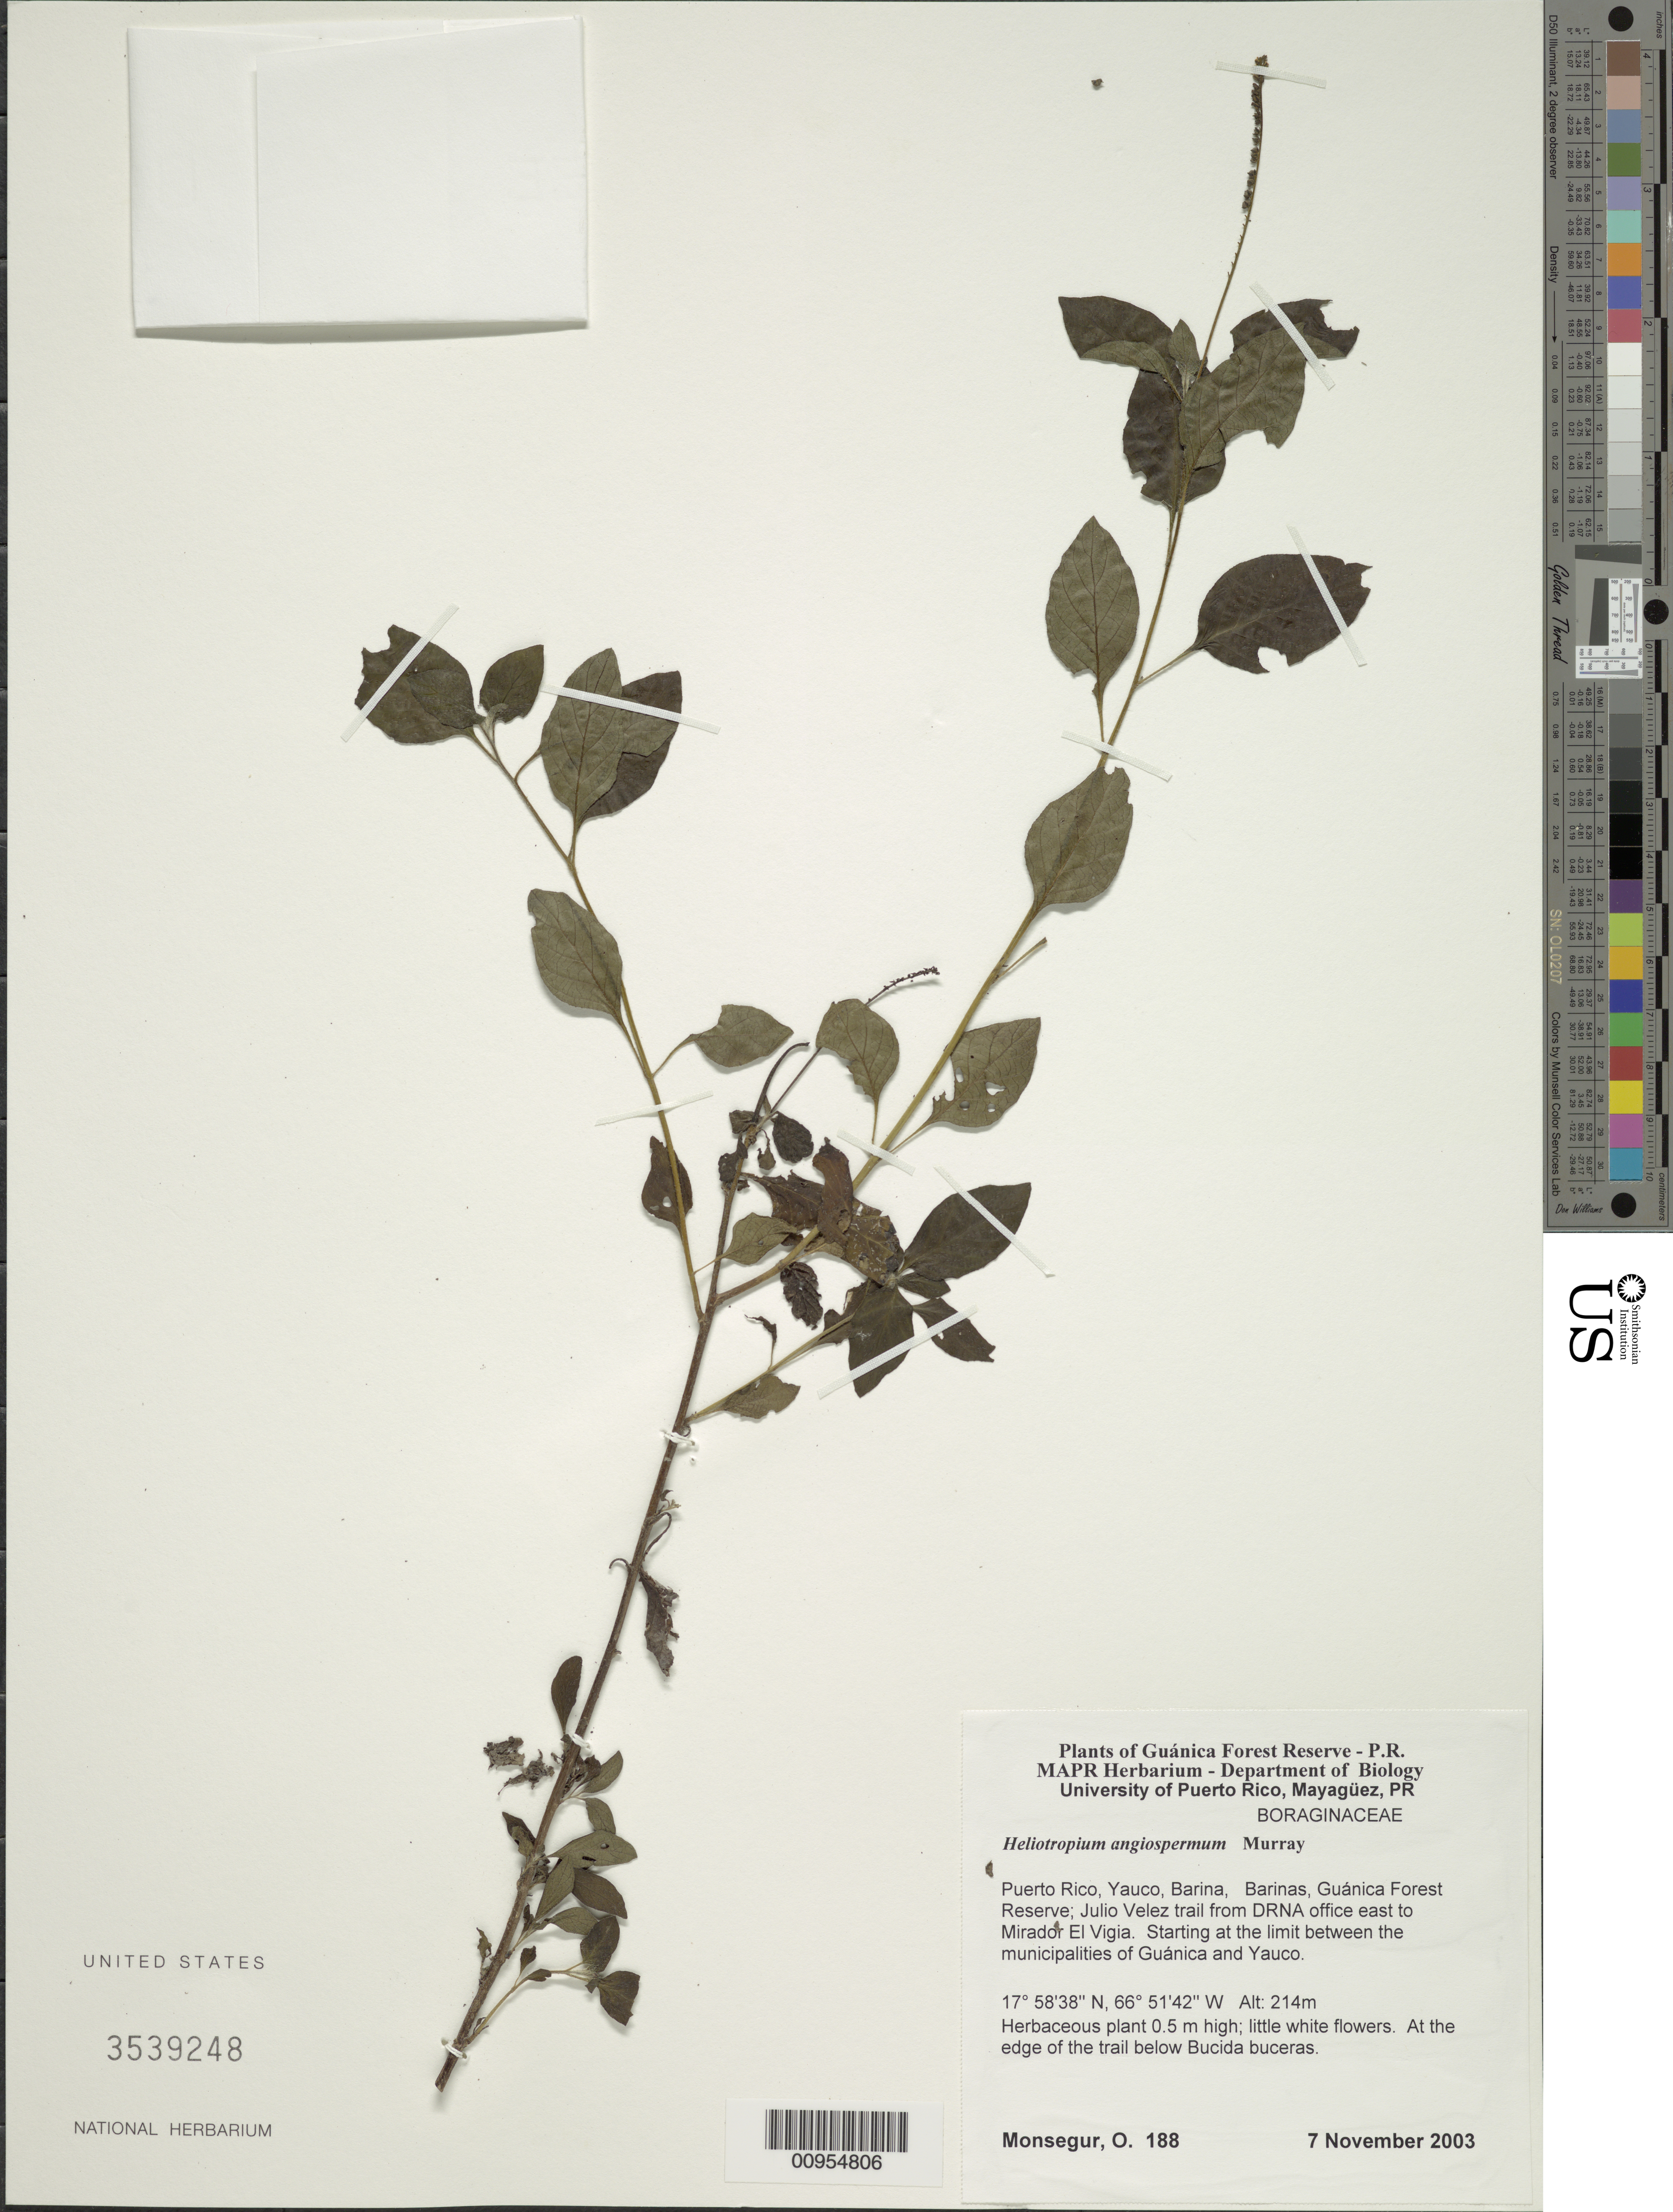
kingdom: Plantae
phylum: Tracheophyta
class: Magnoliopsida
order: Boraginales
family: Heliotropiaceae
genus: Heliotropium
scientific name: Heliotropium angiospermum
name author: Murray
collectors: O. Monsegur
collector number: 188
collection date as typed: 07 Nov 2003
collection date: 2003-11-07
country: Puerto Rico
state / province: Yauco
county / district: Barina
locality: Guánica Forest Reserve; Barinas, Julio Vélez trail from DRNA office east to Mirador El Vigia. Starting at the limit between the municipalities of Guánica and Yauco.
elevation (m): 214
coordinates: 17.58379, 66.51422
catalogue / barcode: US 3539248